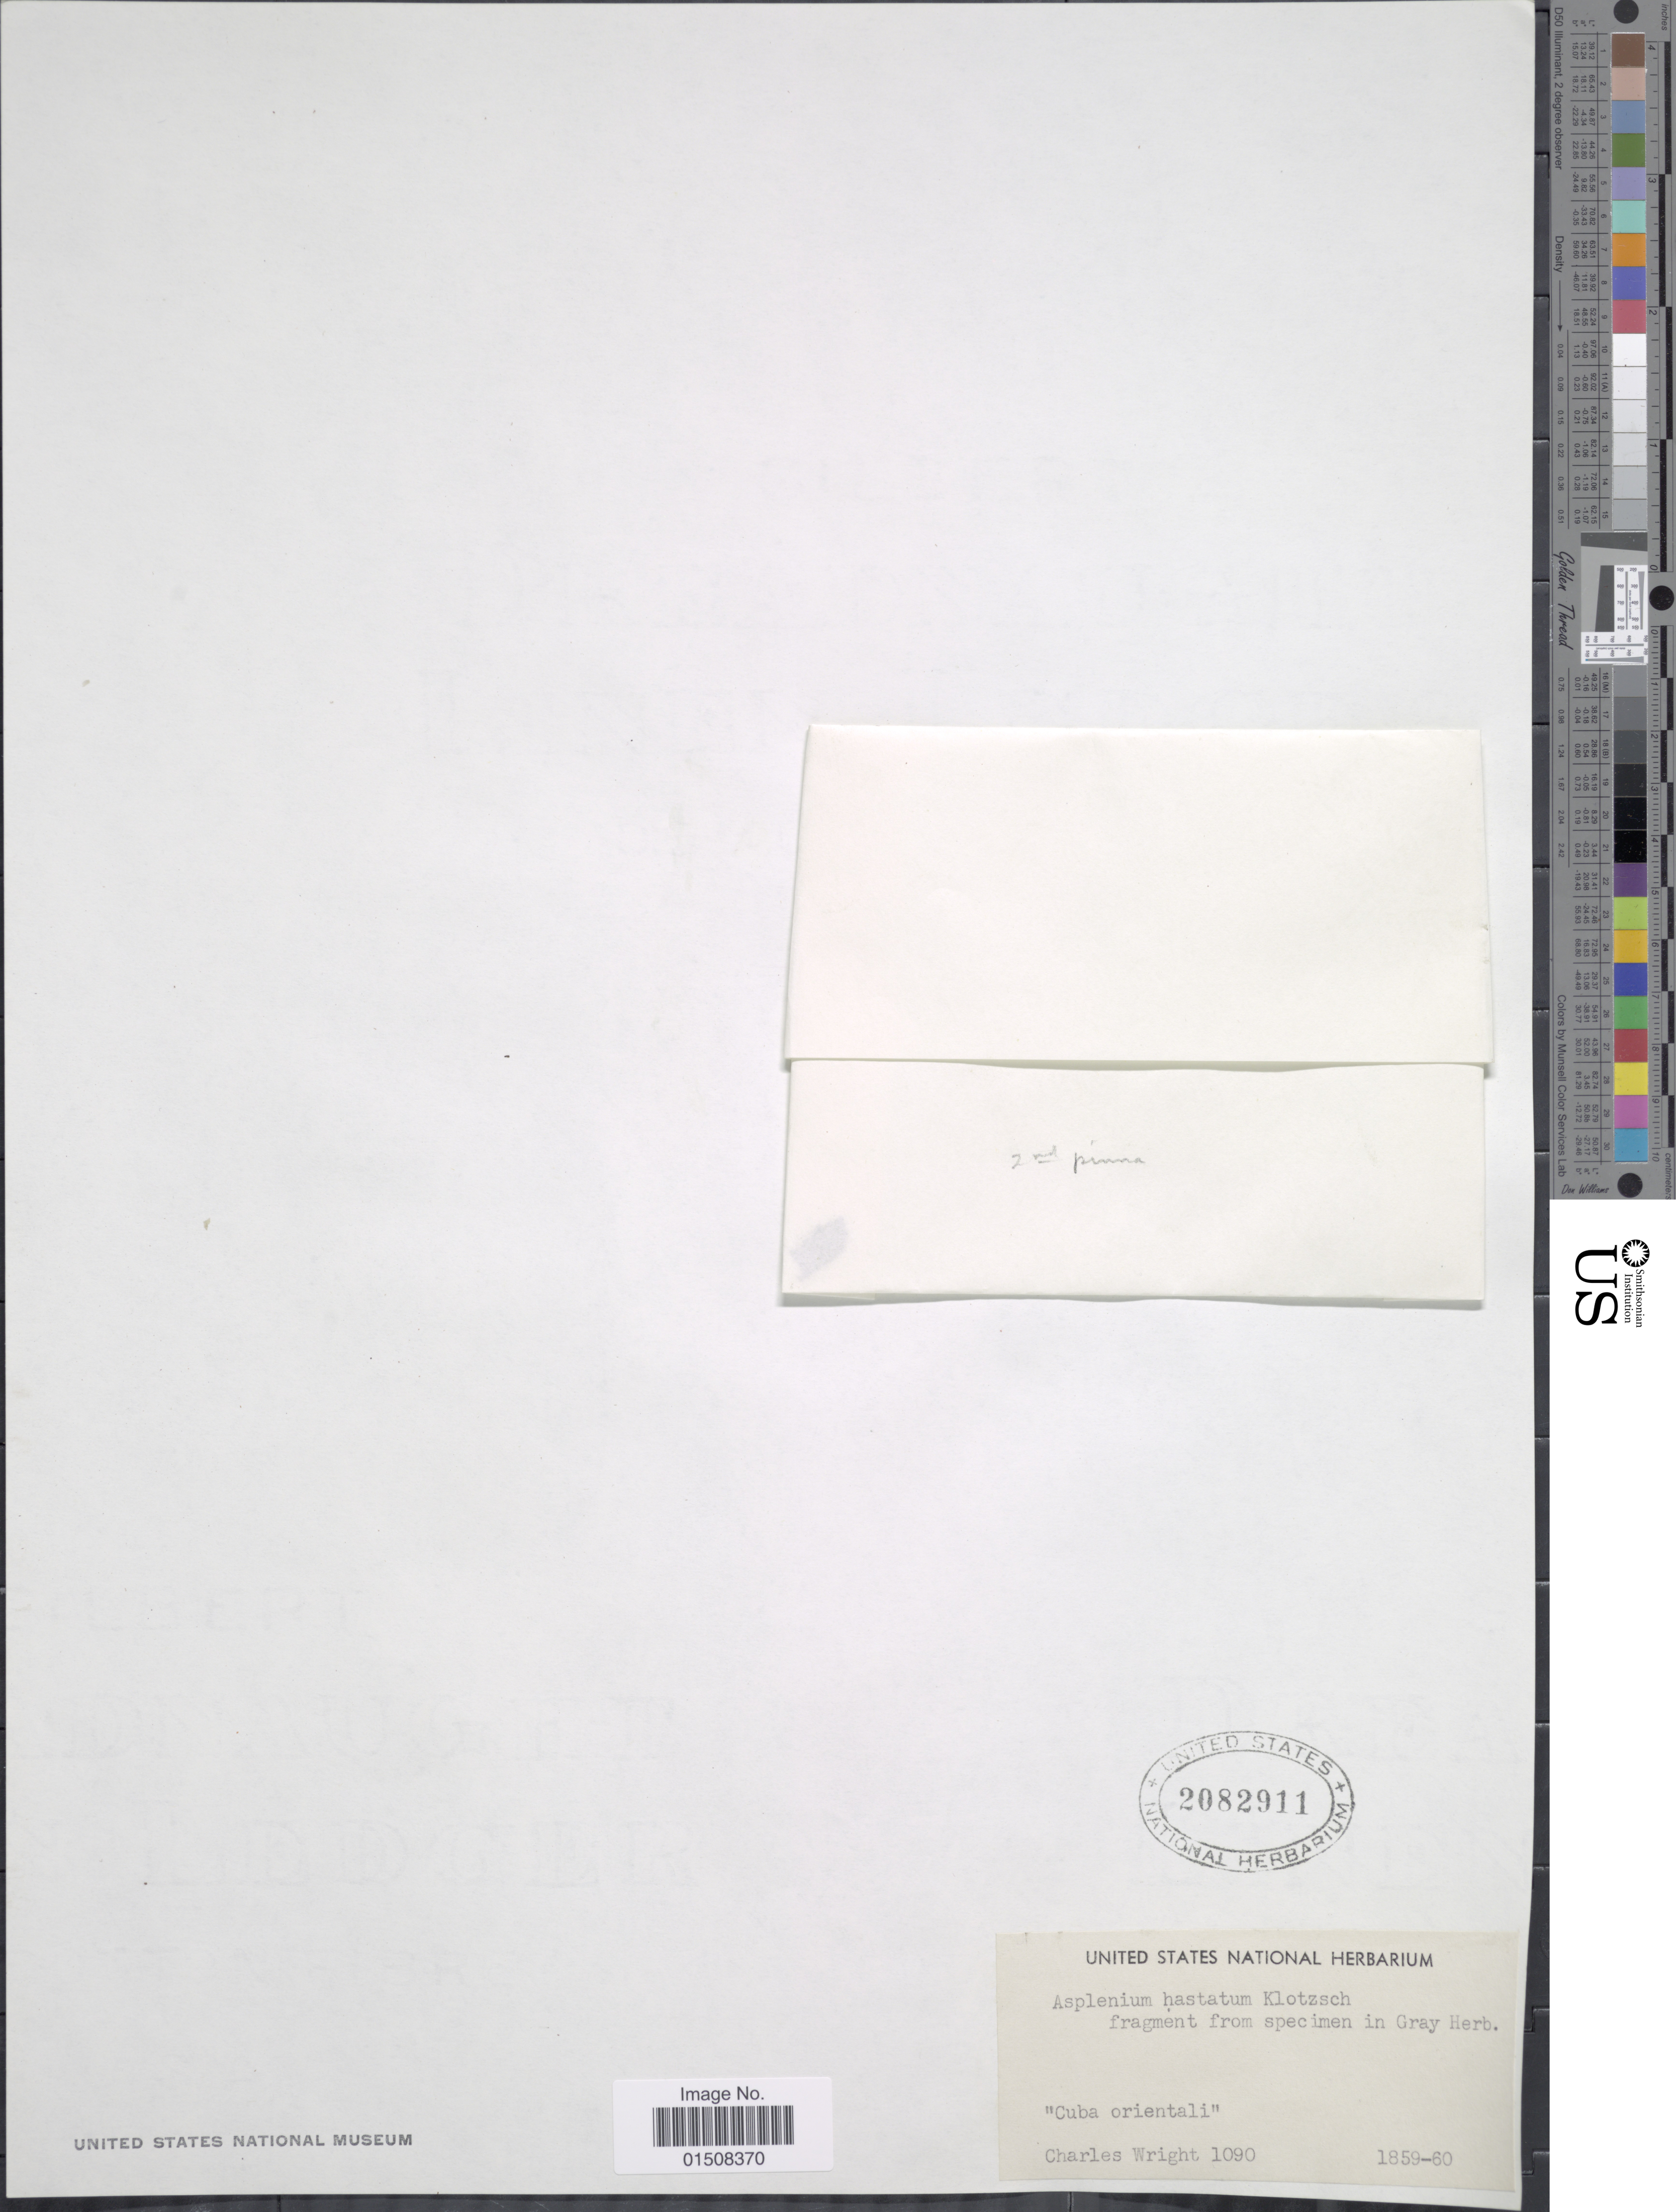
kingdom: Plantae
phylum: Tracheophyta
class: Polypodiopsida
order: Polypodiales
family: Aspleniaceae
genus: Asplenium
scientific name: Asplenium auriculatum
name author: Sw.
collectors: C. Wright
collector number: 1090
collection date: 1859/1860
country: Cuba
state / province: Oriente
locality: Cuba Orientali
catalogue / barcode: US 2082911